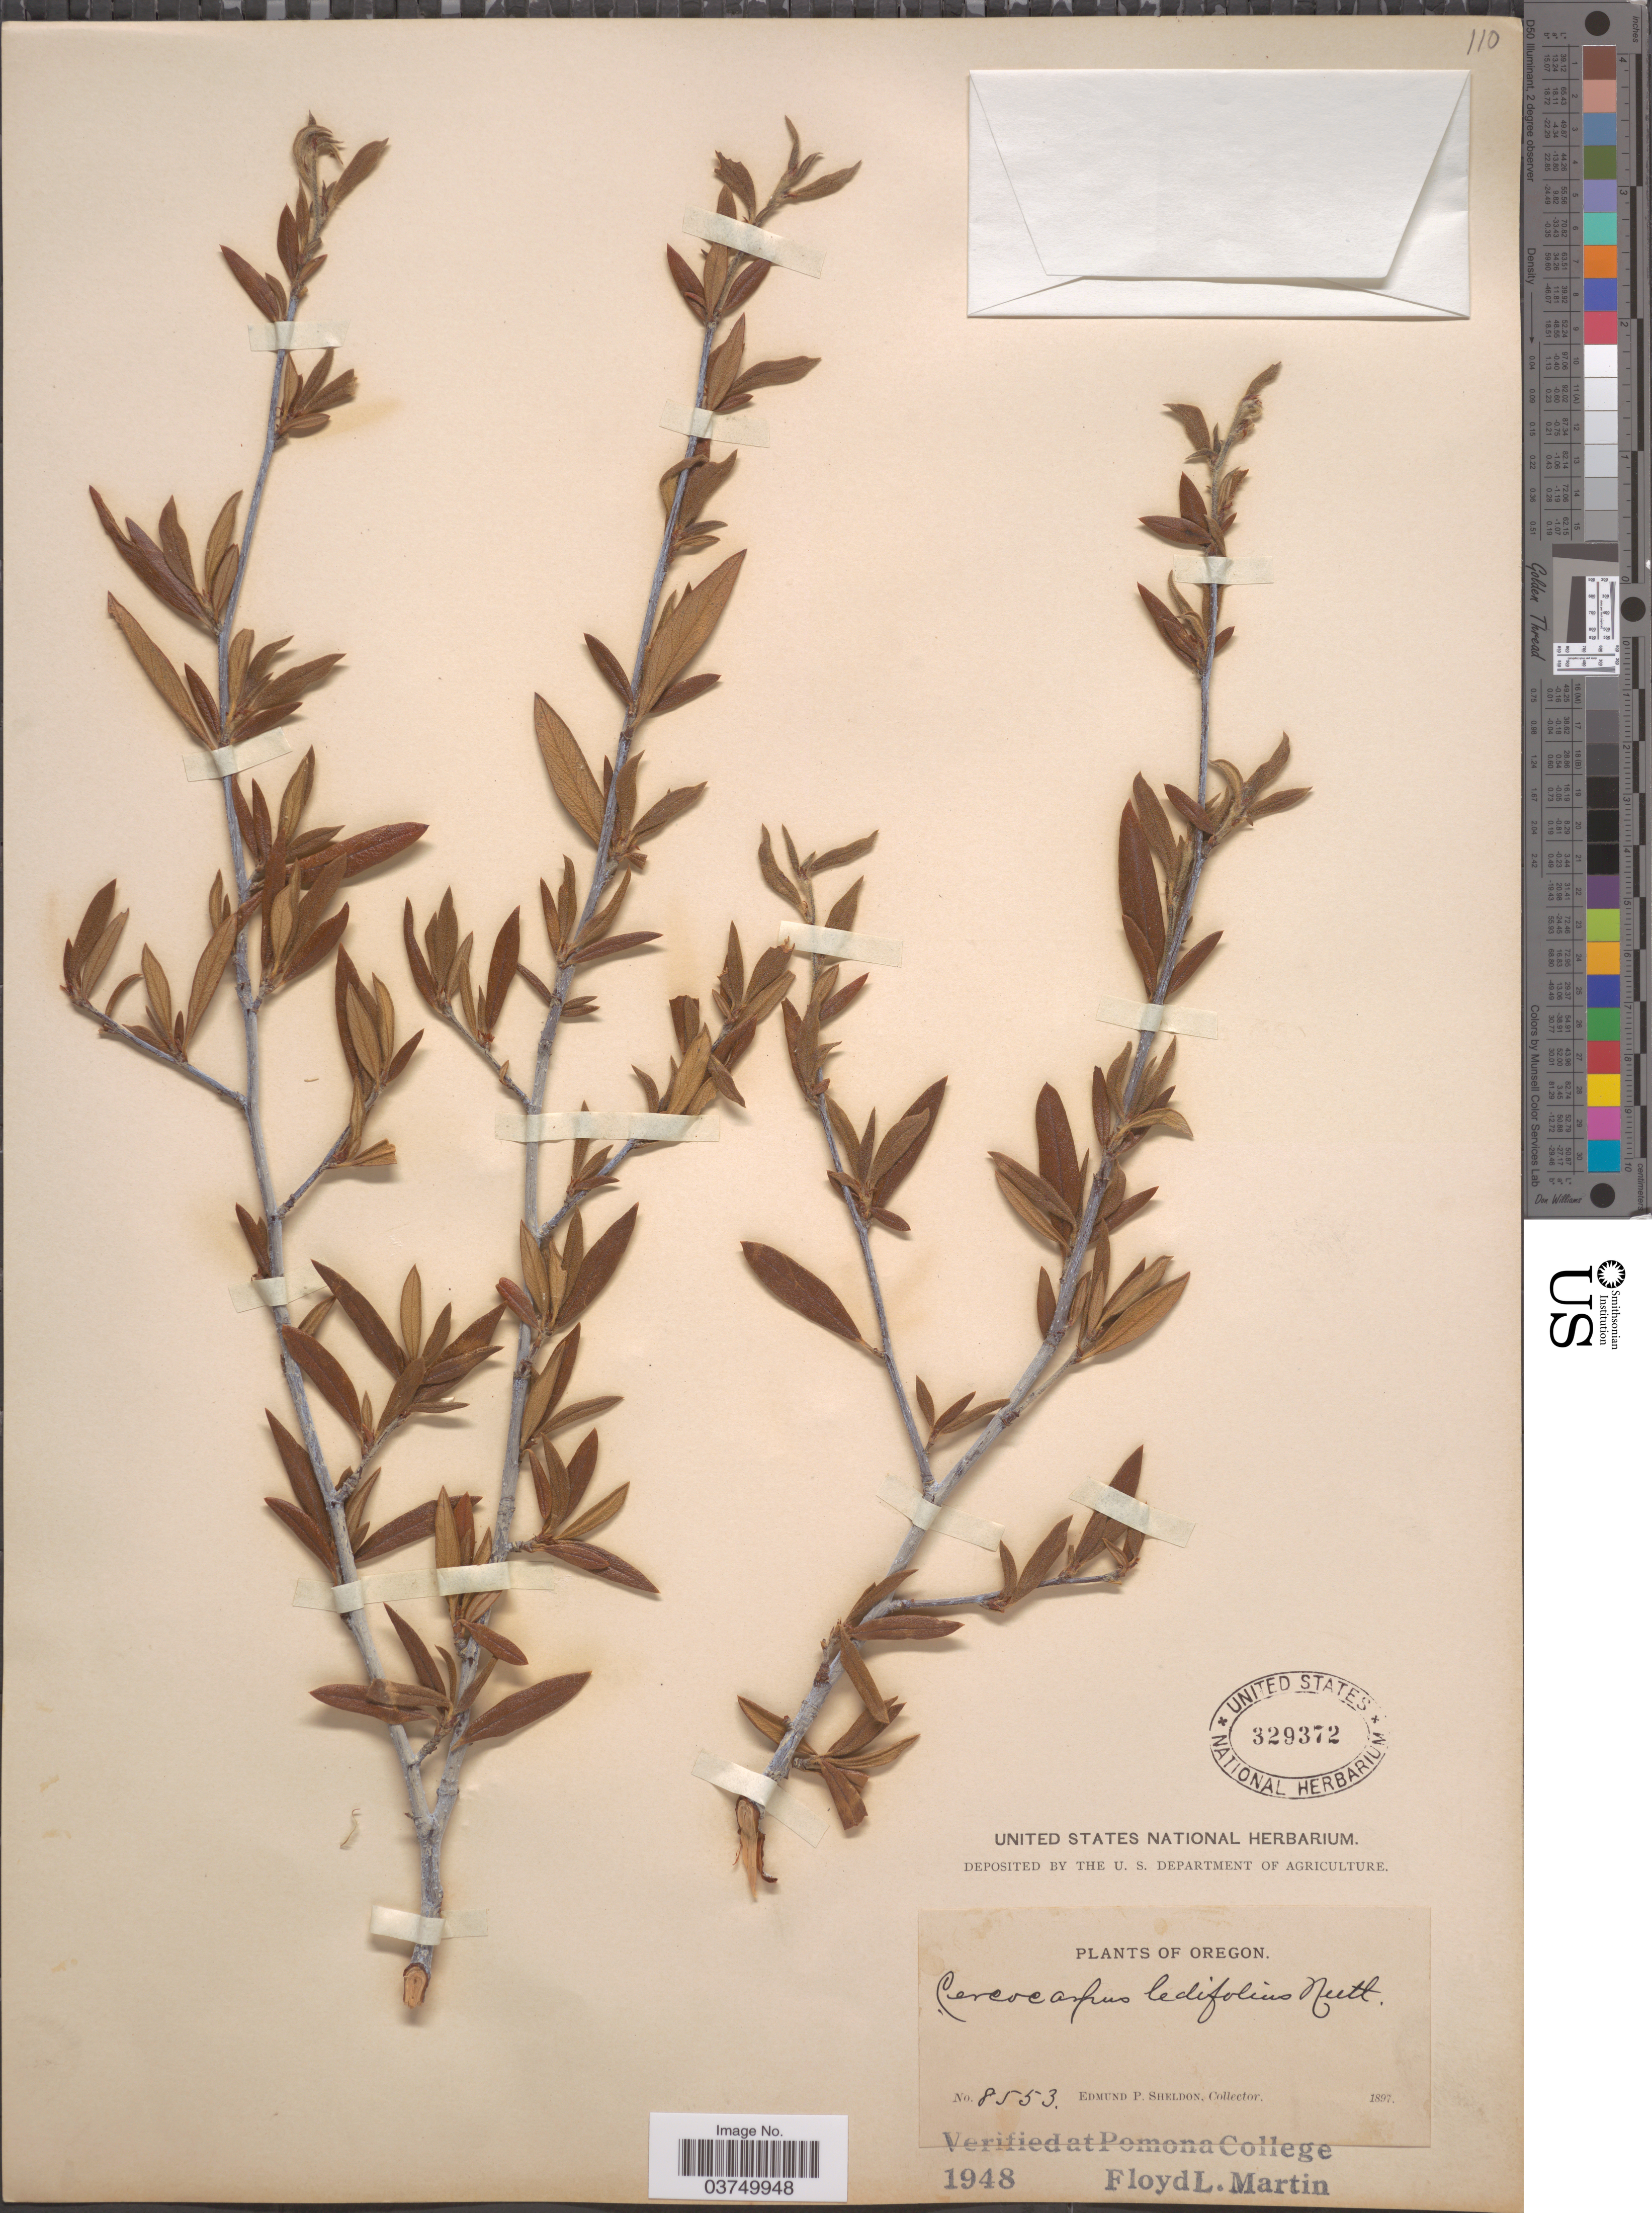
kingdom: Plantae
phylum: Tracheophyta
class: Magnoliopsida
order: Rosales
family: Rosaceae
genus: Cercocarpus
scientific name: Cercocarpus ledifolius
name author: Nutt.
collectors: E. P. Sheldon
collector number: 8553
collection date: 1897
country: United States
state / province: Oregon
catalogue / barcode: US 329372